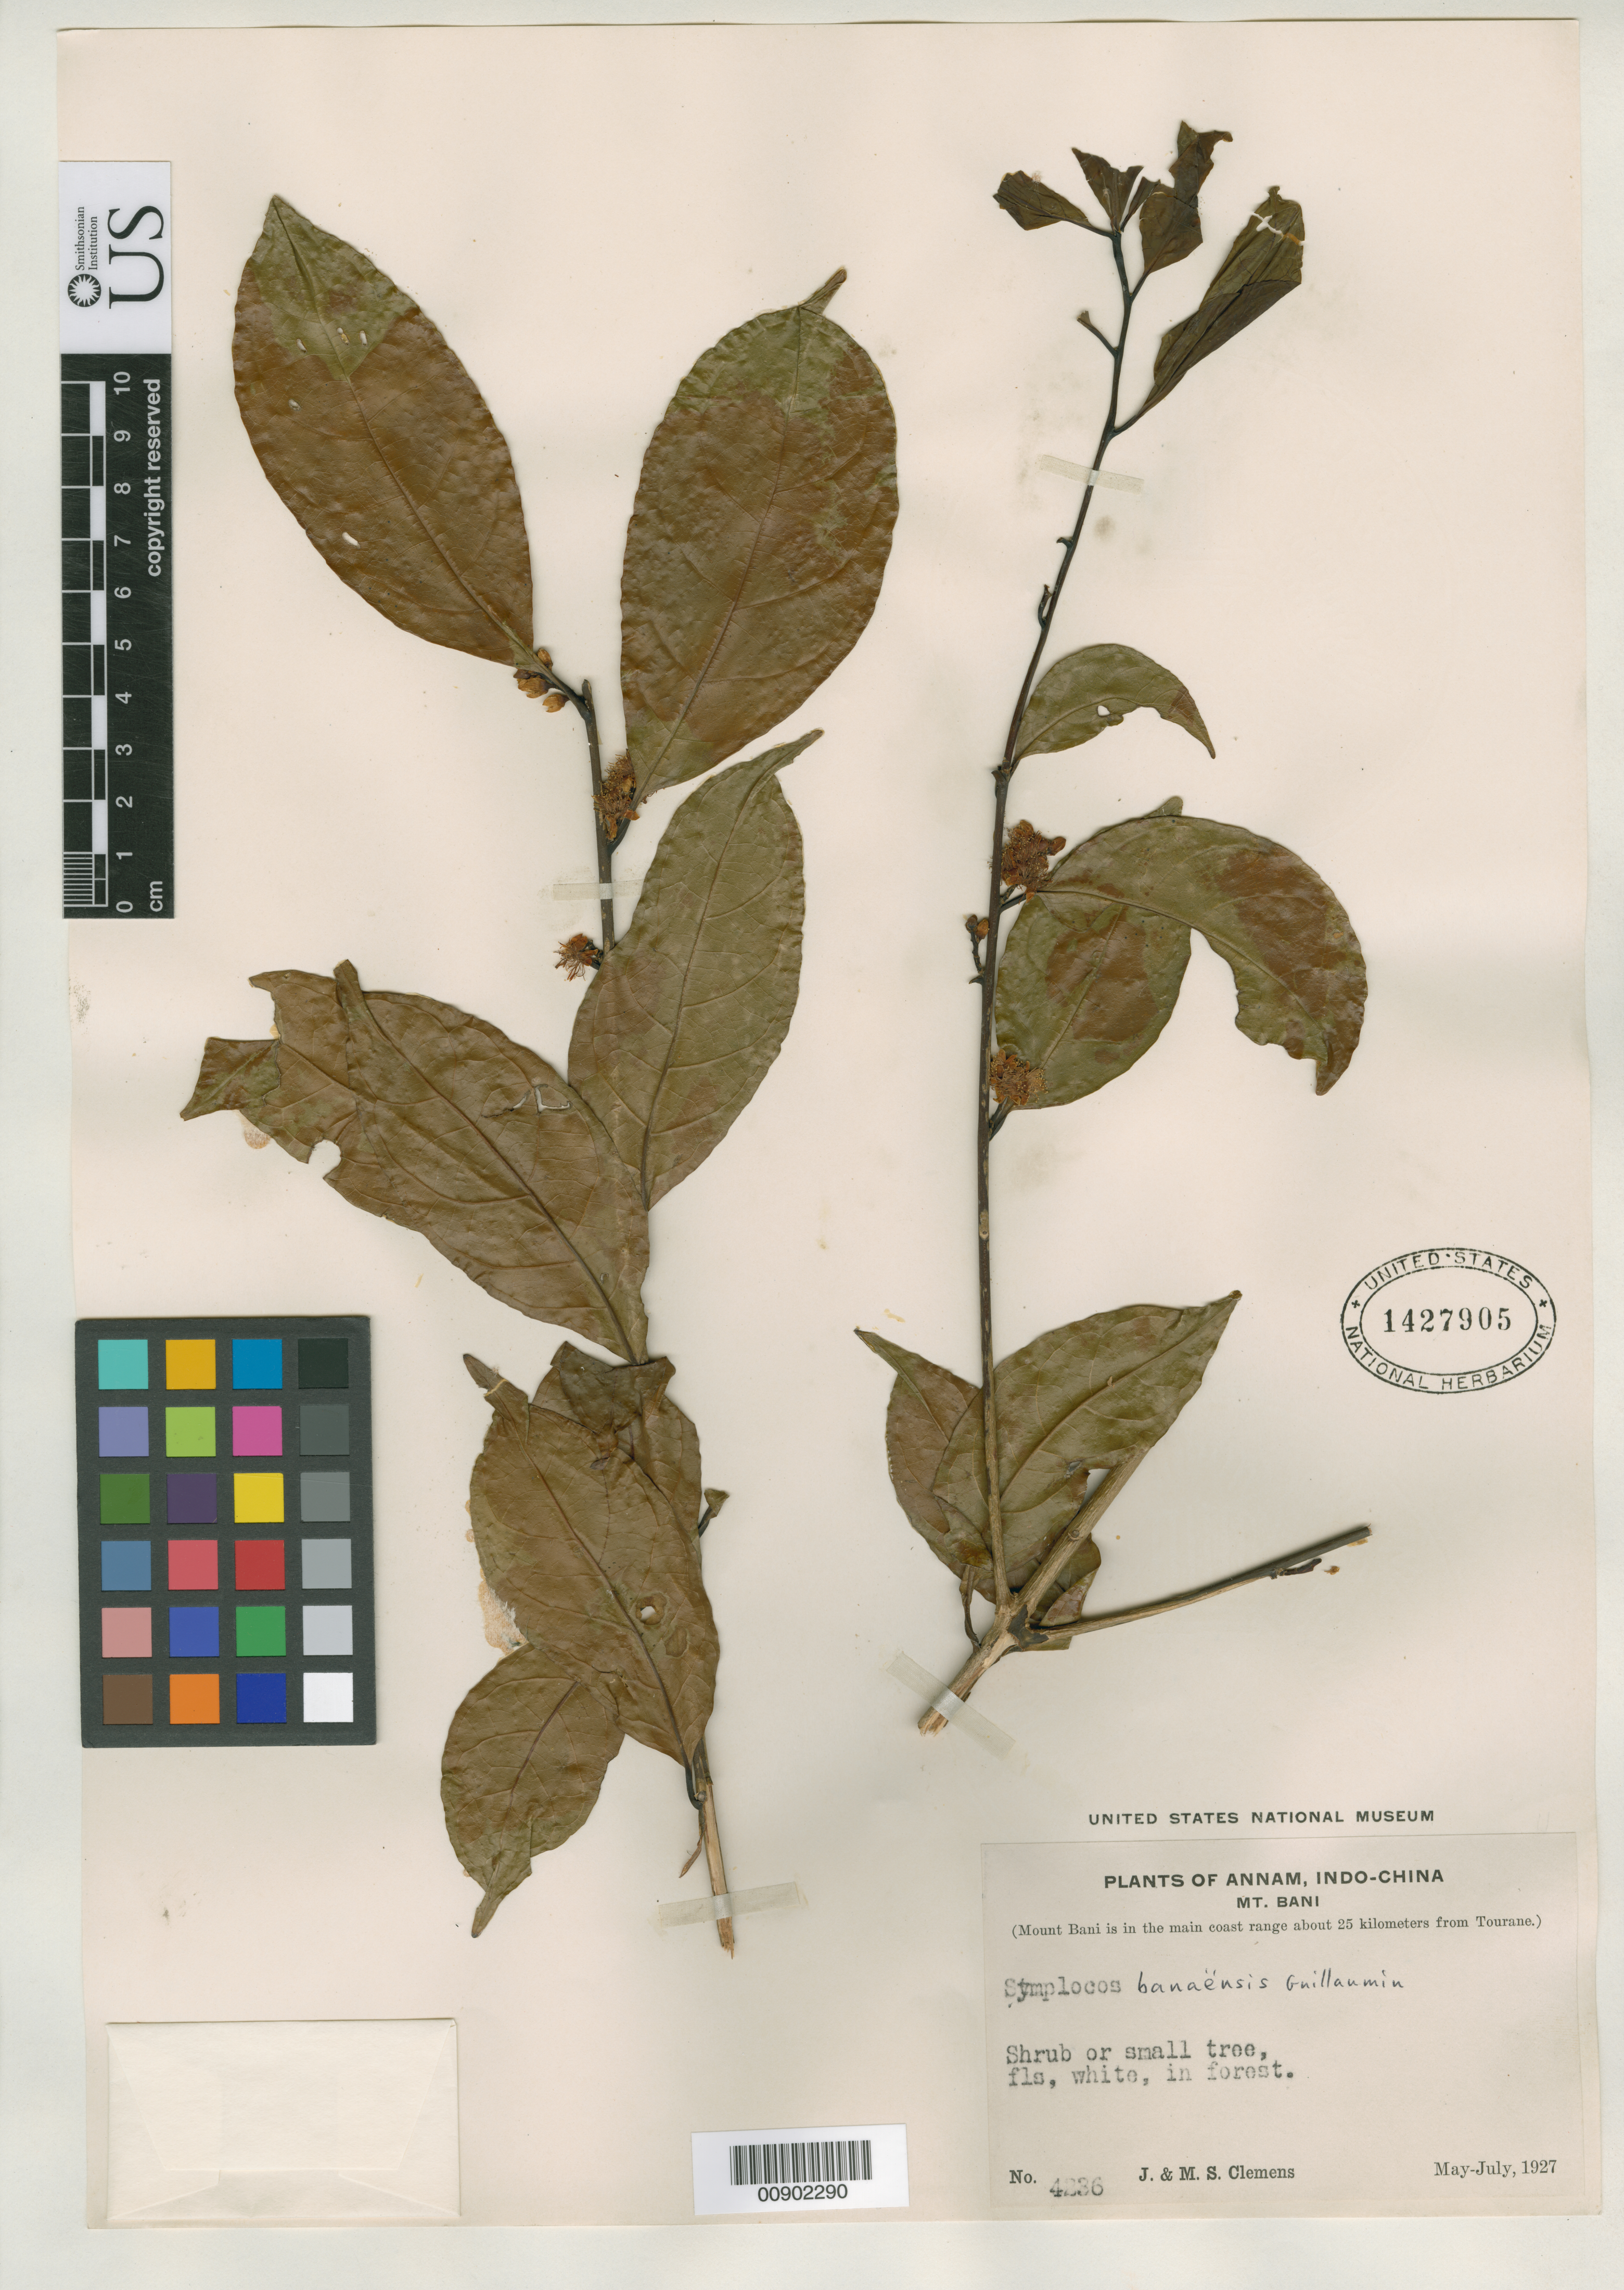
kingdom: Plantae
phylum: Tracheophyta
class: Magnoliopsida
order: Ericales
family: Symplocaceae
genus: Symplocos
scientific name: Symplocos banaensis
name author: Guillaumin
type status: Isotype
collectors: J. Clemens & M. S. Clemens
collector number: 4236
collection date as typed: May 1927 to -- Jul 1927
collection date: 1927-05/1927-07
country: Vietnam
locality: Annam, Indo-China, Mt. Bani. (Mount Bani is in the main coast range about 25 kilometers from Tourane.) [Protologue, "Annam: Mont Bana près de Tourane"]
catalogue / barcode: US 1427905